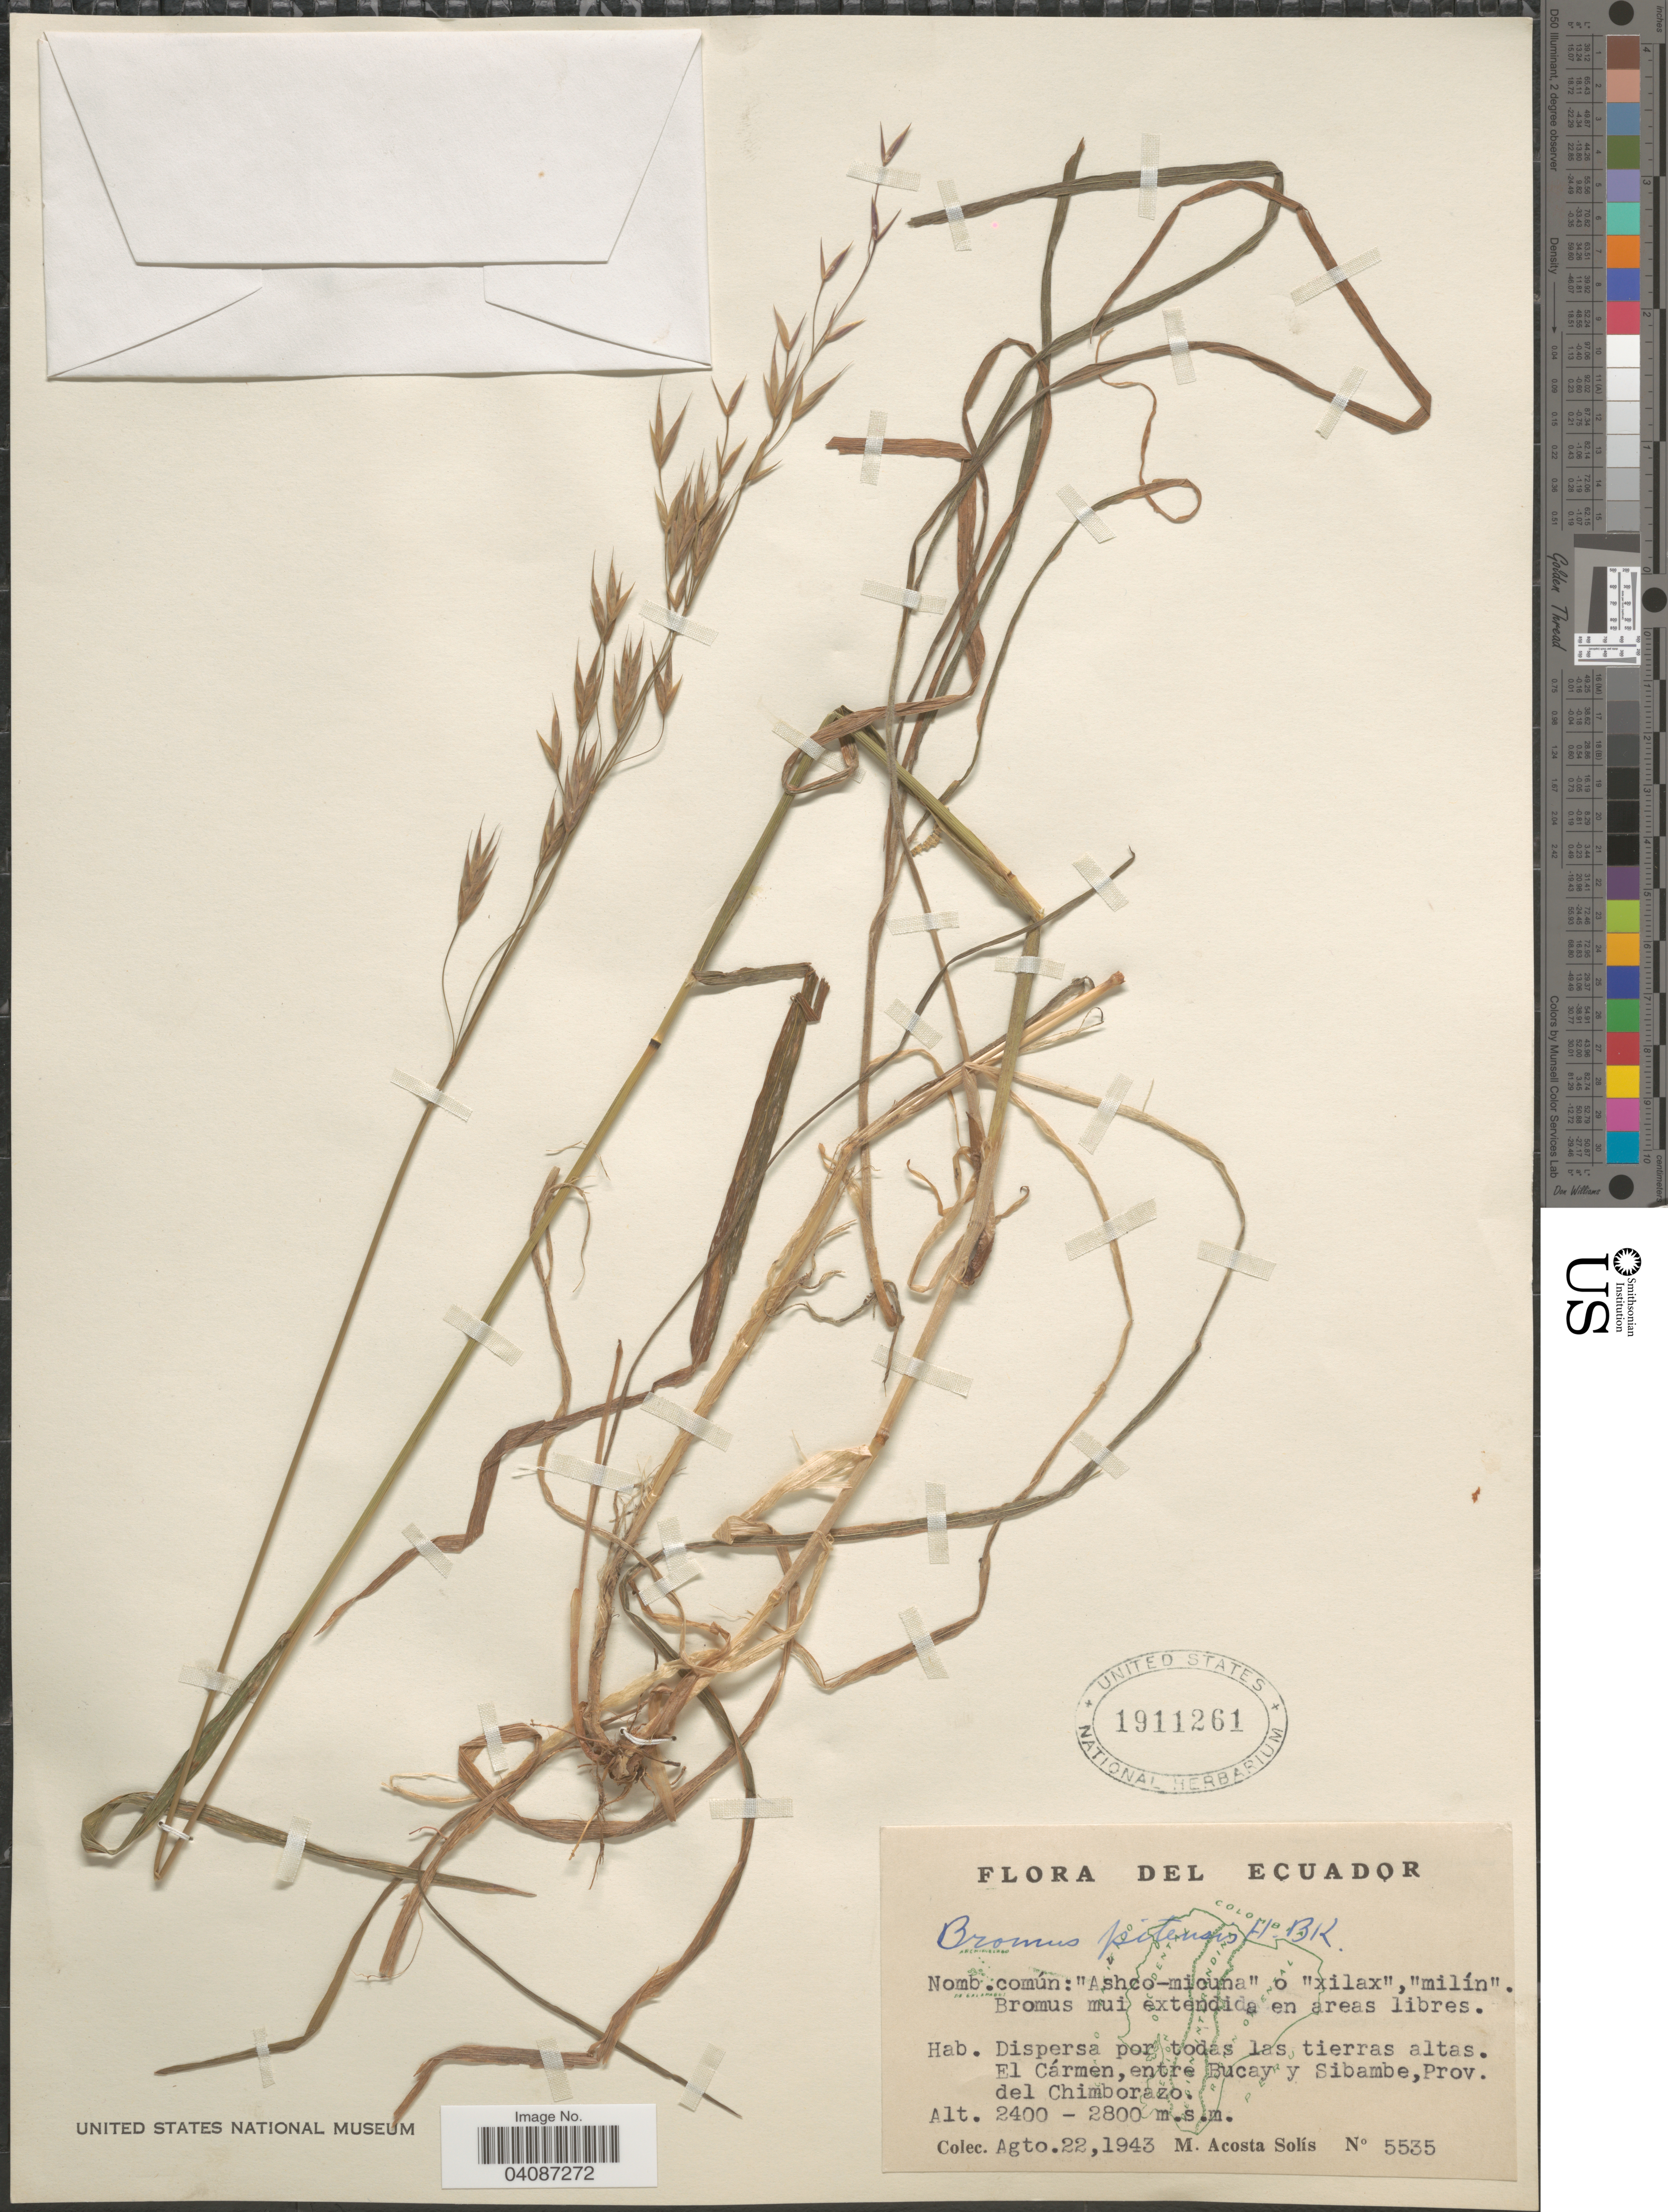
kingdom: Plantae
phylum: Tracheophyta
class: Liliopsida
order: Poales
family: Poaceae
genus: Bromus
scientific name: Bromus pitensis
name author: Kunth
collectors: M. Acosta Solis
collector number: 5535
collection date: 1943-08-22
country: Ecuador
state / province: Chimborazo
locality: Dispersa por todas las tierras altas. El Cármen, entre Bucay y Sibambe.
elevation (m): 2400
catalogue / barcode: US 1911261